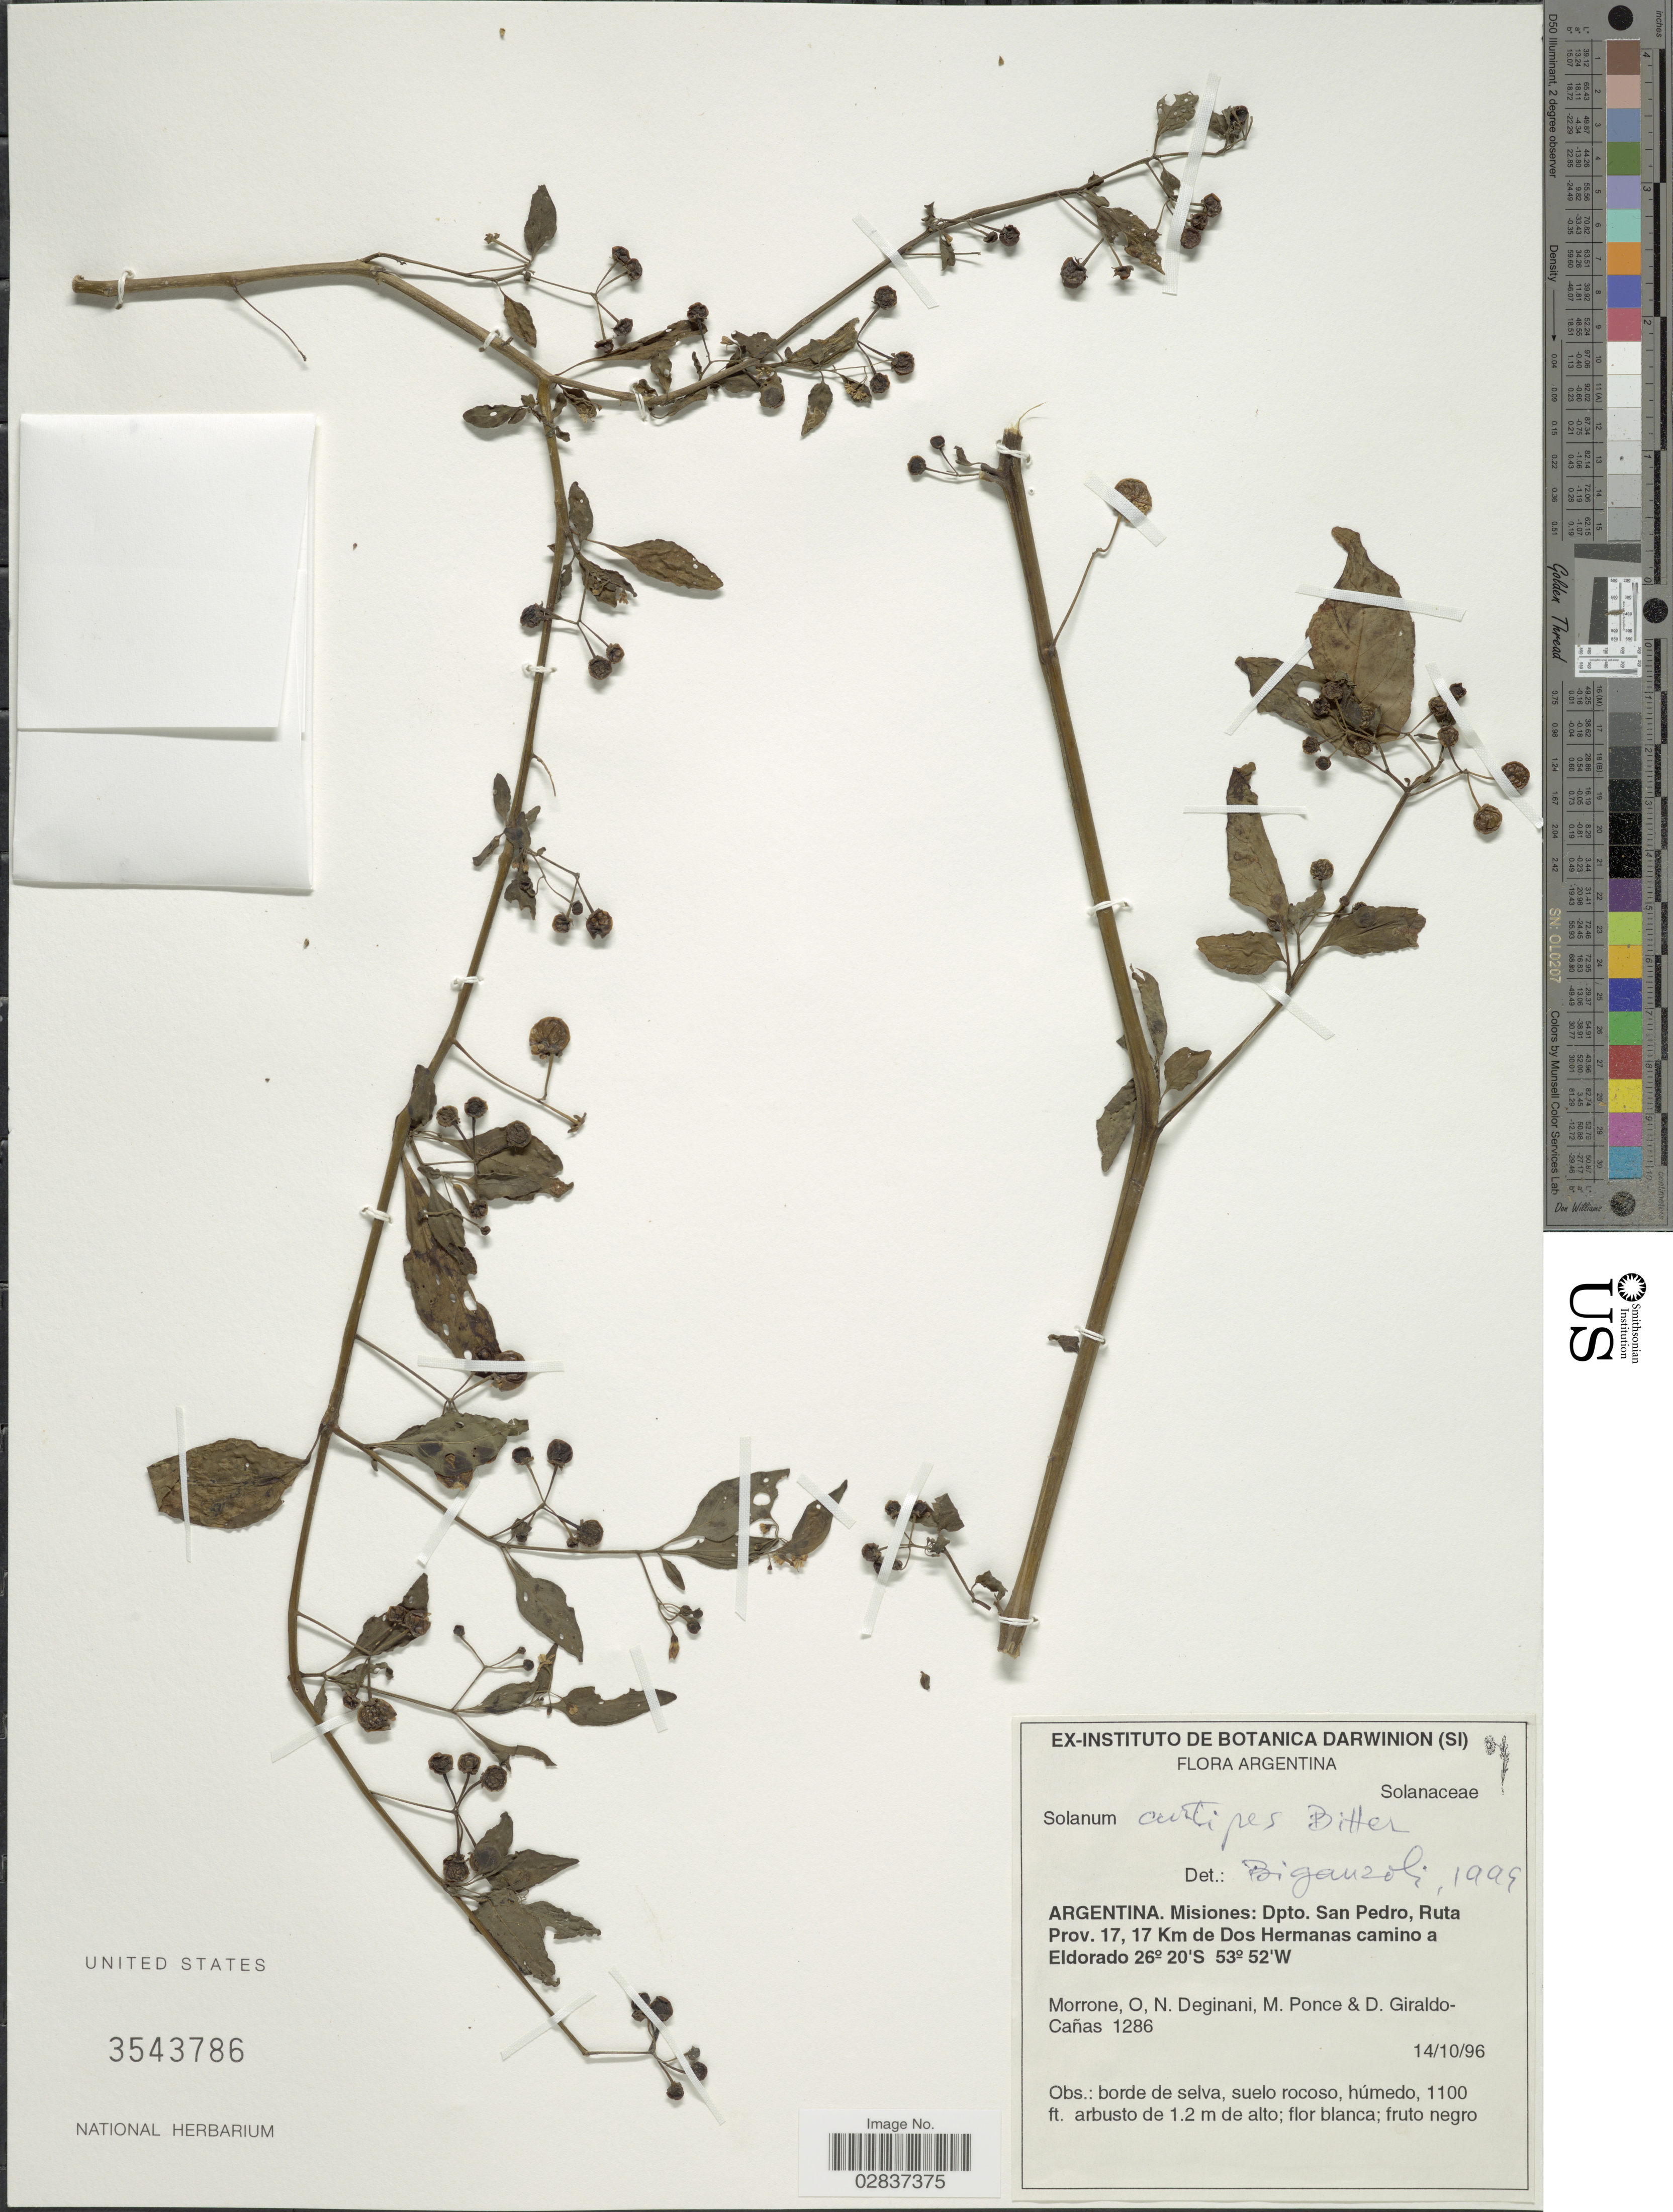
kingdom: Plantae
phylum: Tracheophyta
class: Magnoliopsida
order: Solanales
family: Solanaceae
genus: Solanum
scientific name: Solanum curtipes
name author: Bitter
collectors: O. N. Morrone, N. Deginani, M. Ponce & D. Giraldo-Cañas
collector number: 1286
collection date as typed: Transcribed d/m/y: 14/10/96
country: Argentina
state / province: Misiones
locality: Dpto. San Pedro, Ruta Prov. 17, 17 Km de Dos Hermanas camino a Eldorado.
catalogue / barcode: US 3543786